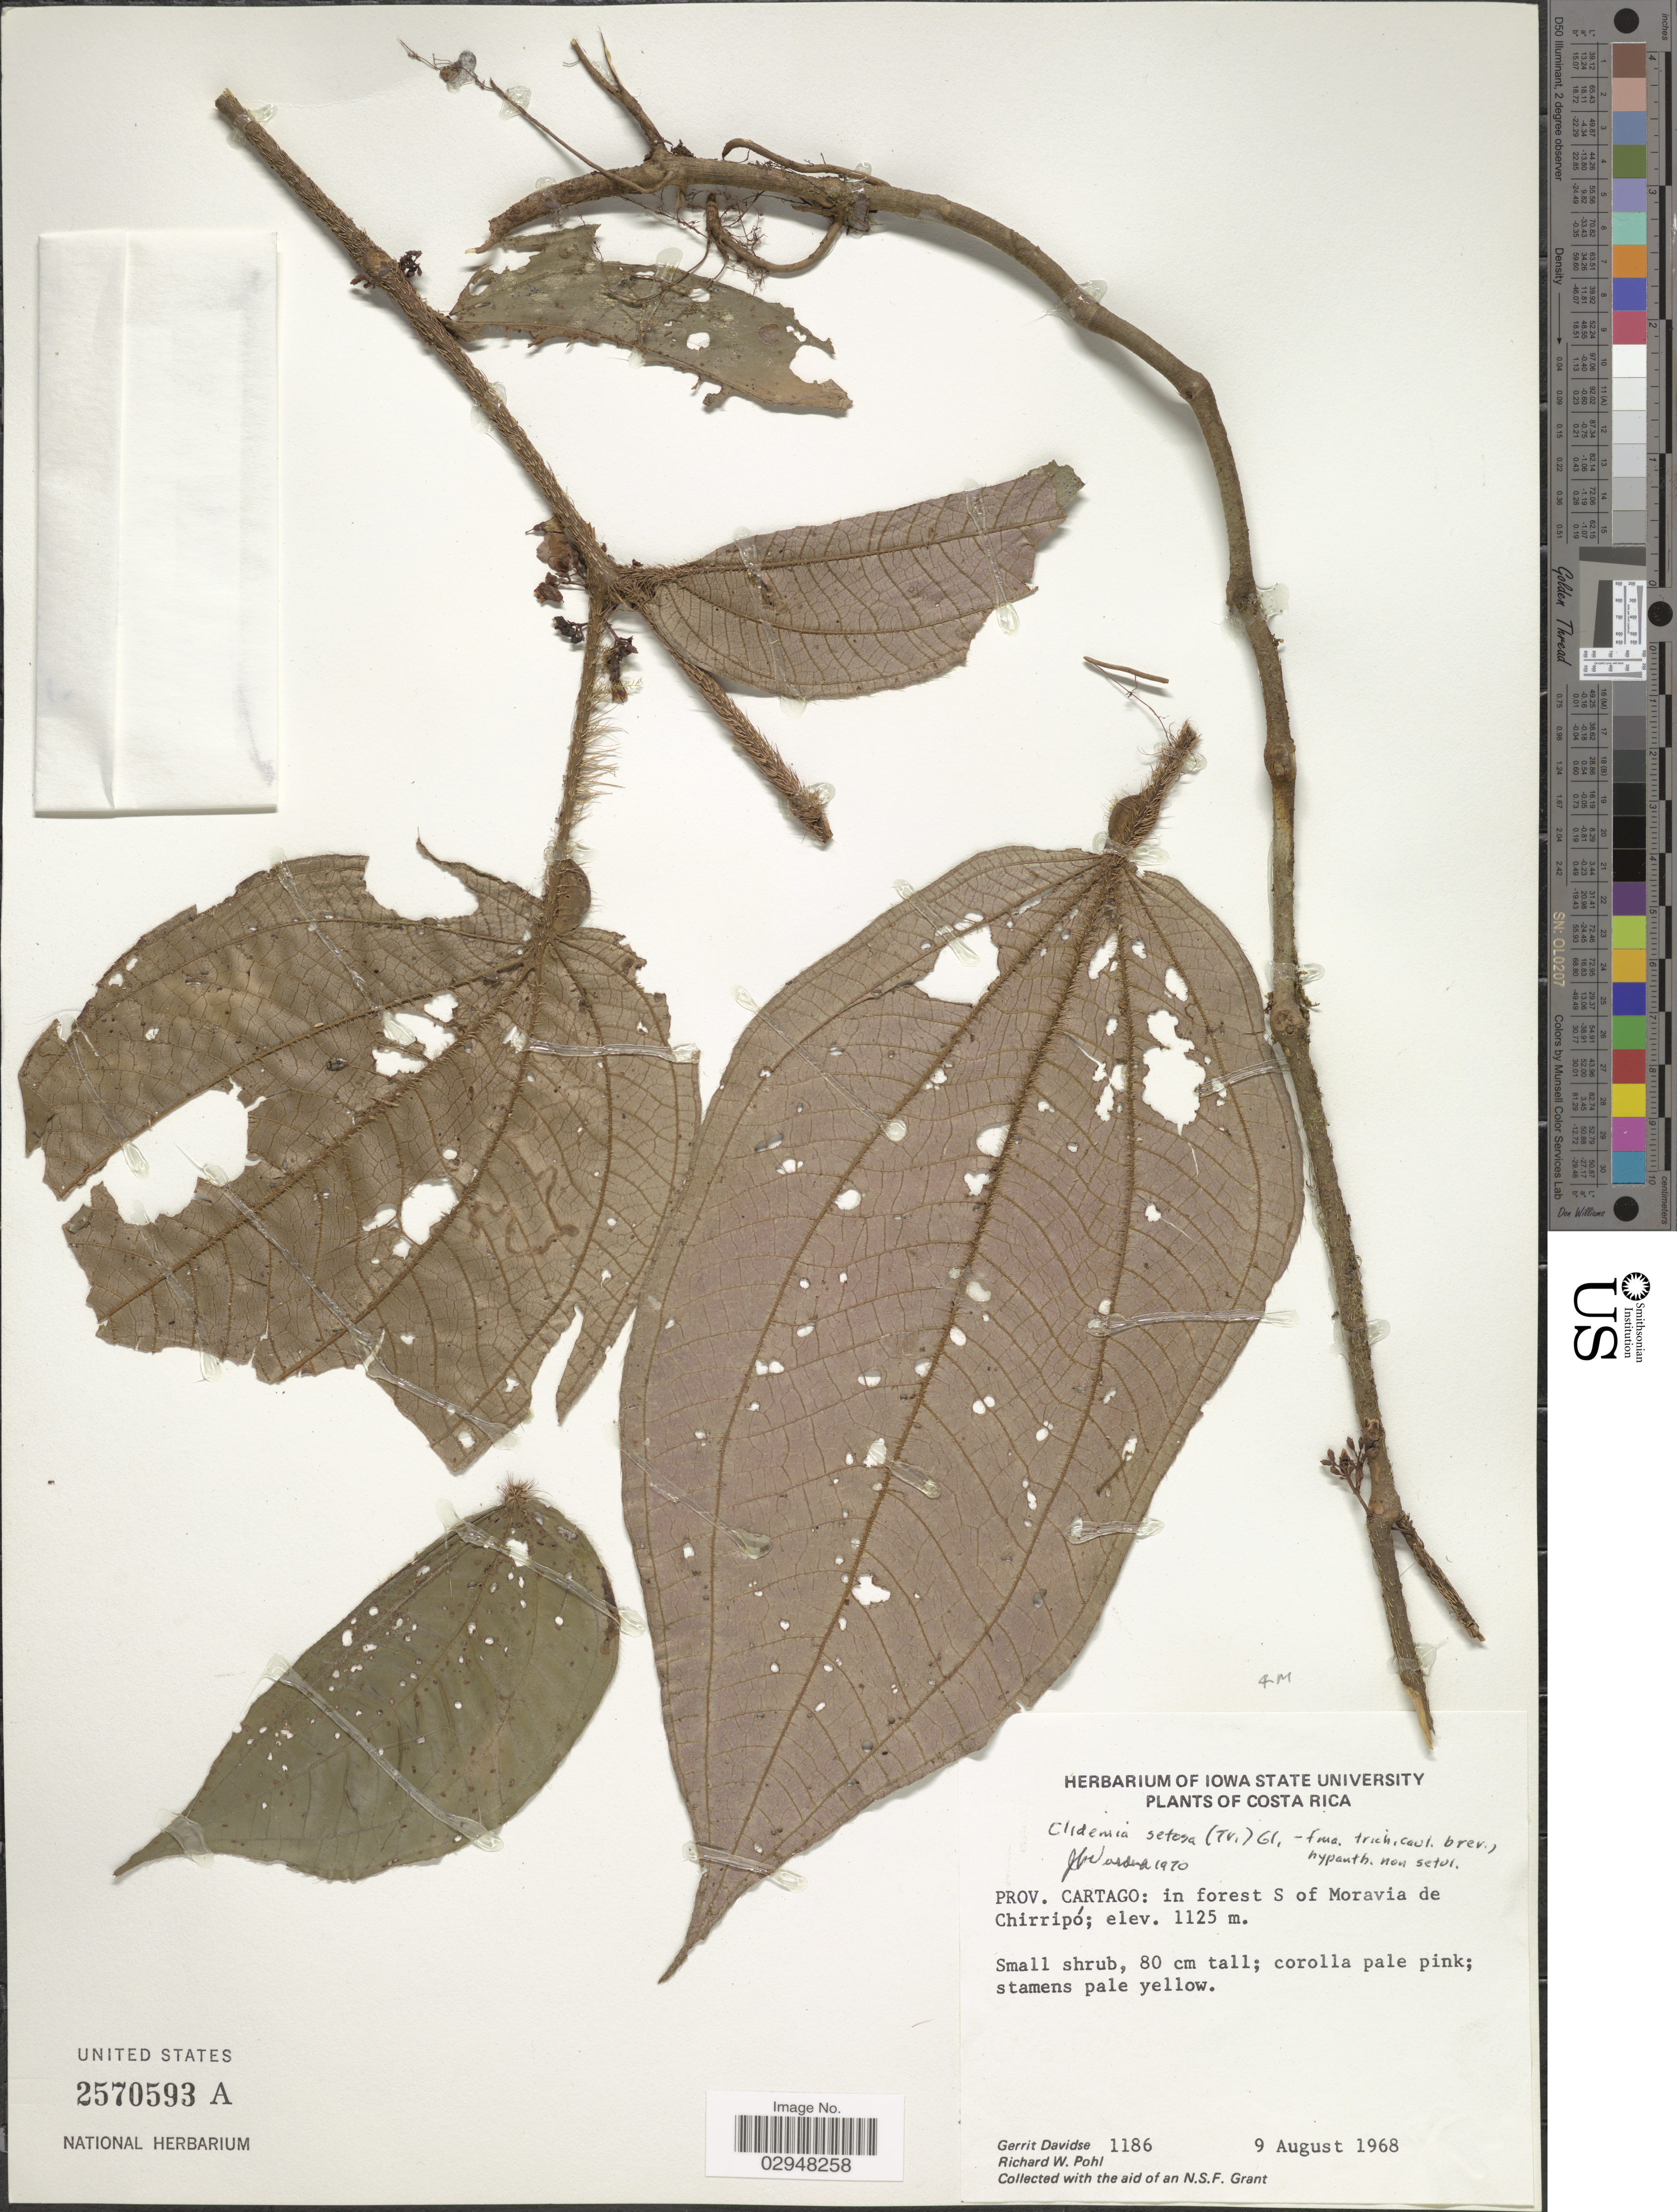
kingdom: Plantae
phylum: Tracheophyta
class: Magnoliopsida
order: Myrtales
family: Melastomataceae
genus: Clidemia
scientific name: Clidemia setosa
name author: (Triana) Gleason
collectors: G. Davidse & R. W. Pohl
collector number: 1186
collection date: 1968-08-09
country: Costa Rica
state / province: Cartago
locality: In forest S of Moravia de Chirripó.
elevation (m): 1125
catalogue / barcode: US 2570593A